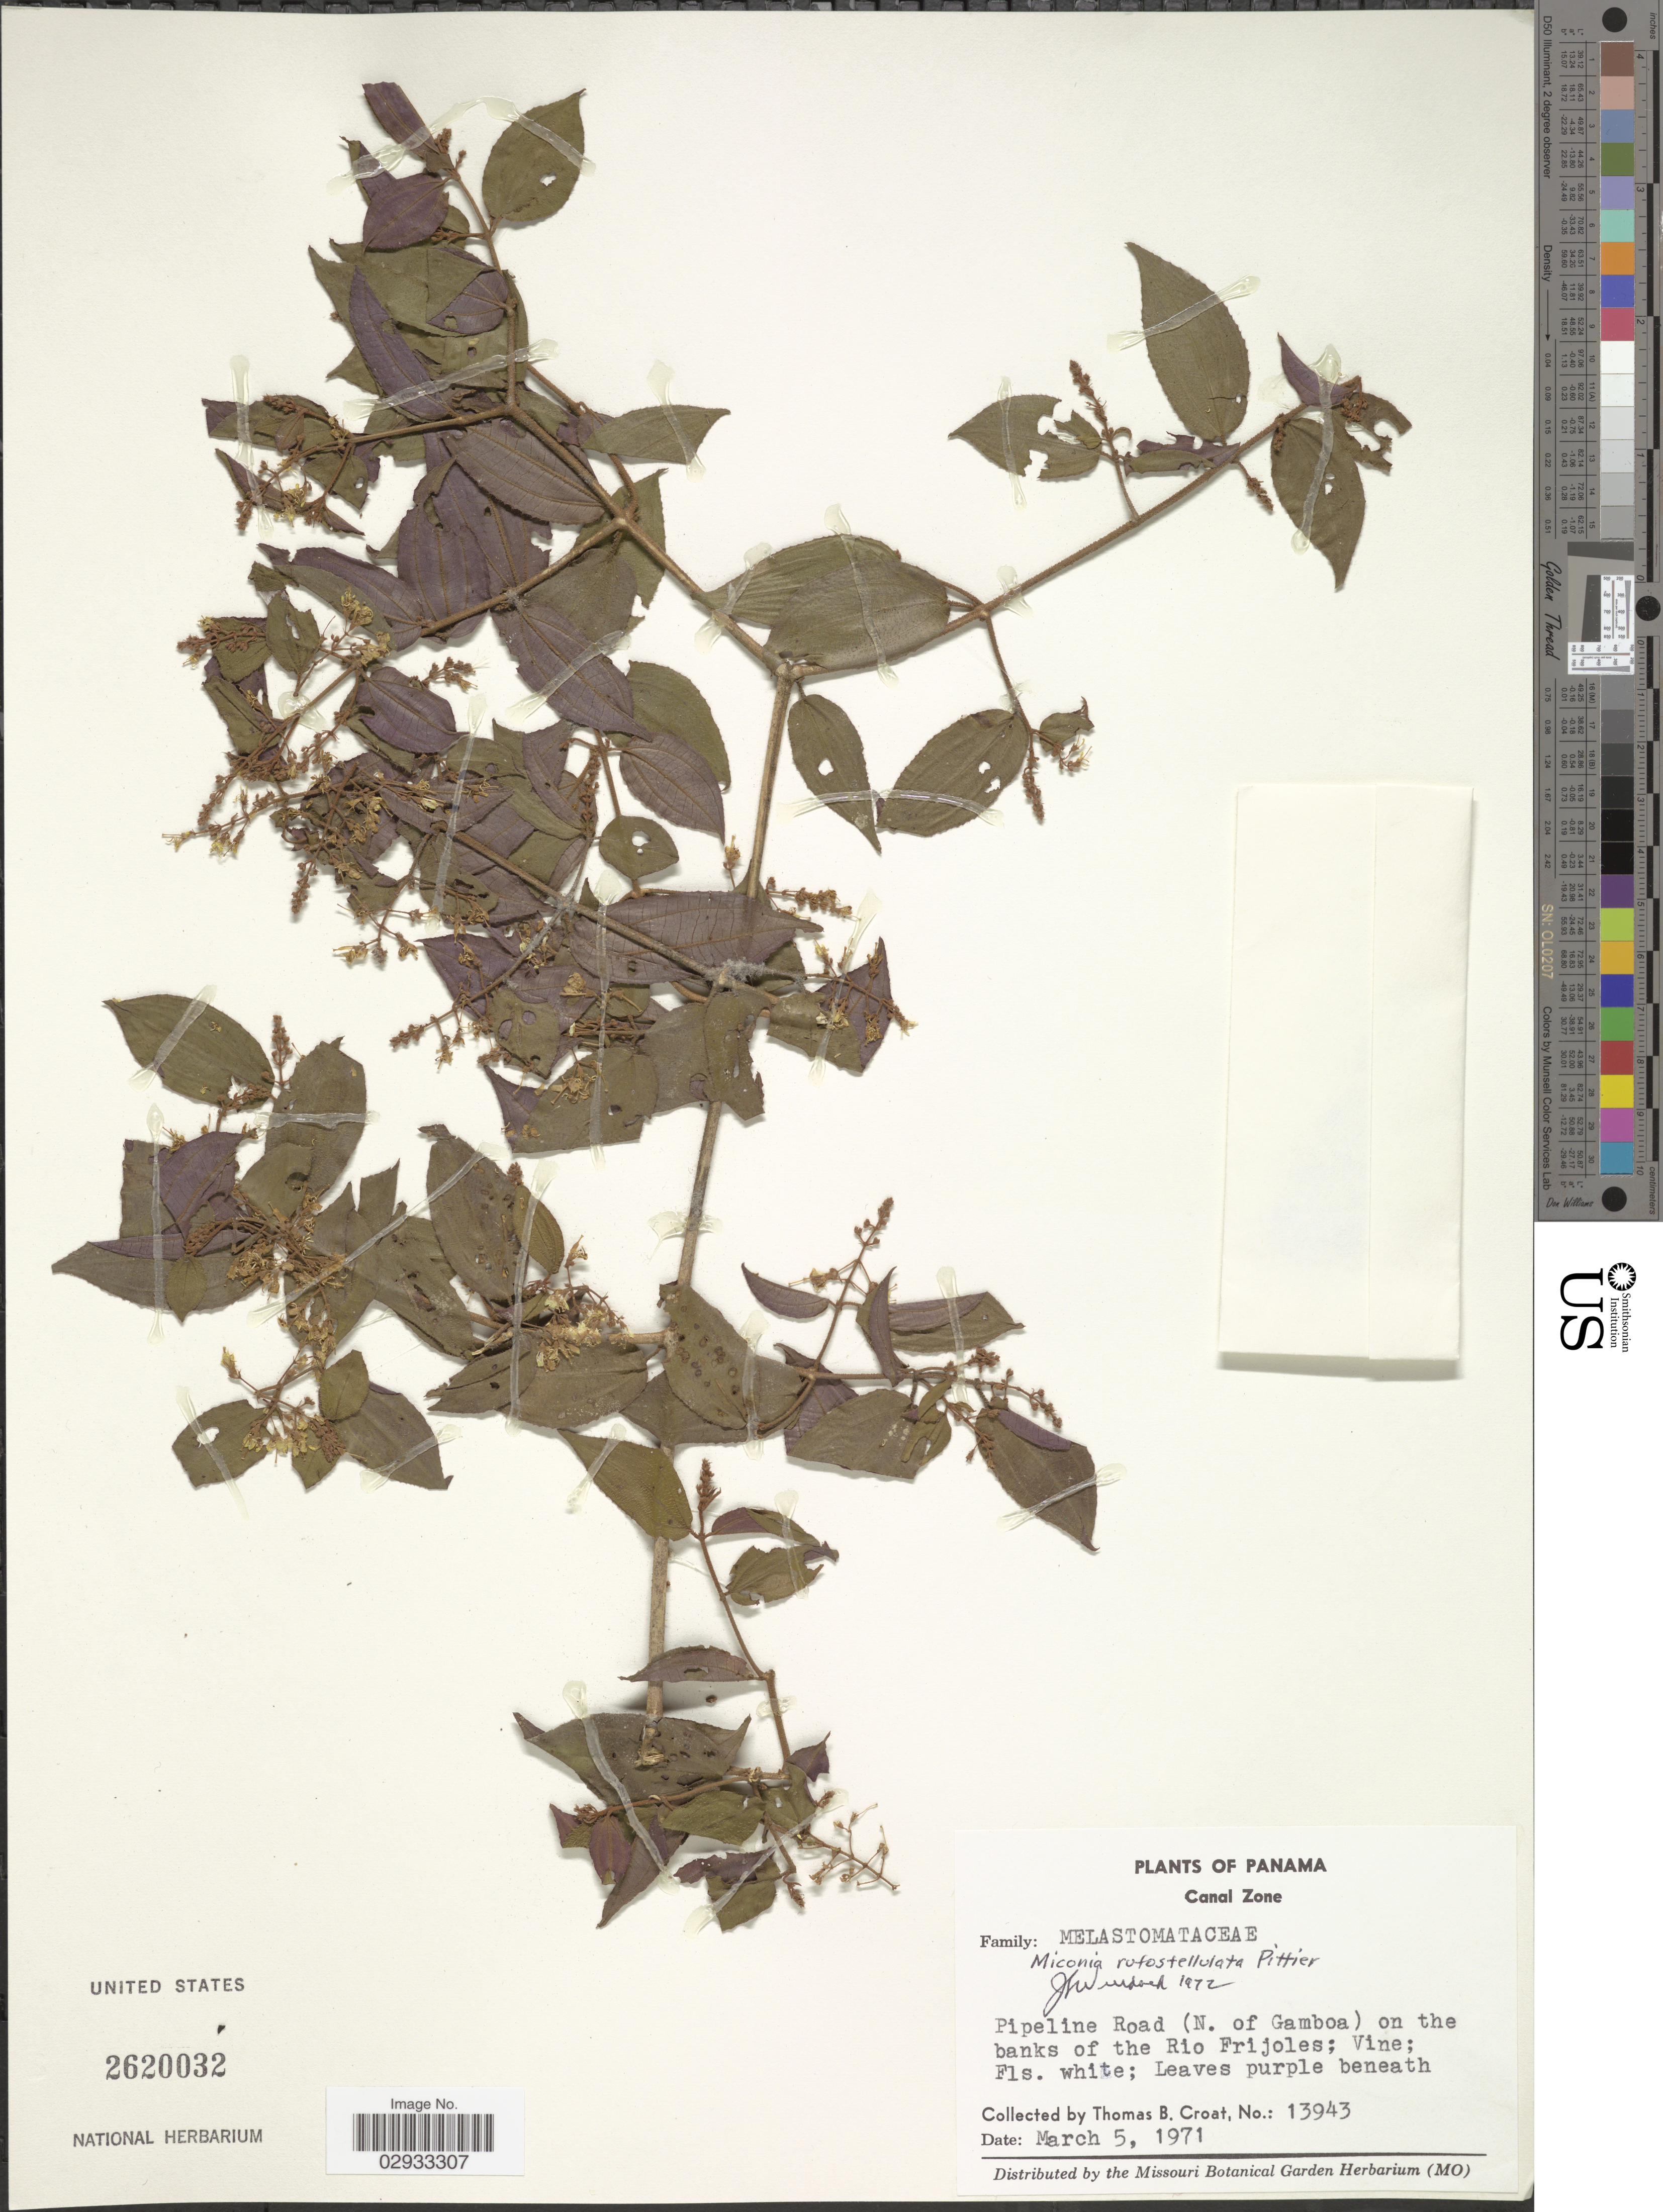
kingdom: Plantae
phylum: Tracheophyta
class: Magnoliopsida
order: Myrtales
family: Melastomataceae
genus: Miconia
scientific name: Miconia rufostellulata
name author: Pittier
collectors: T. B. Croat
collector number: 13943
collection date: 1971-03-05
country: Panama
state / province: Colón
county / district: Canal Zone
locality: Canal Zone. Pipeline Road (N. of Gamboa) on the banks of the Rio Frijoles.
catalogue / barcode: US 2620032